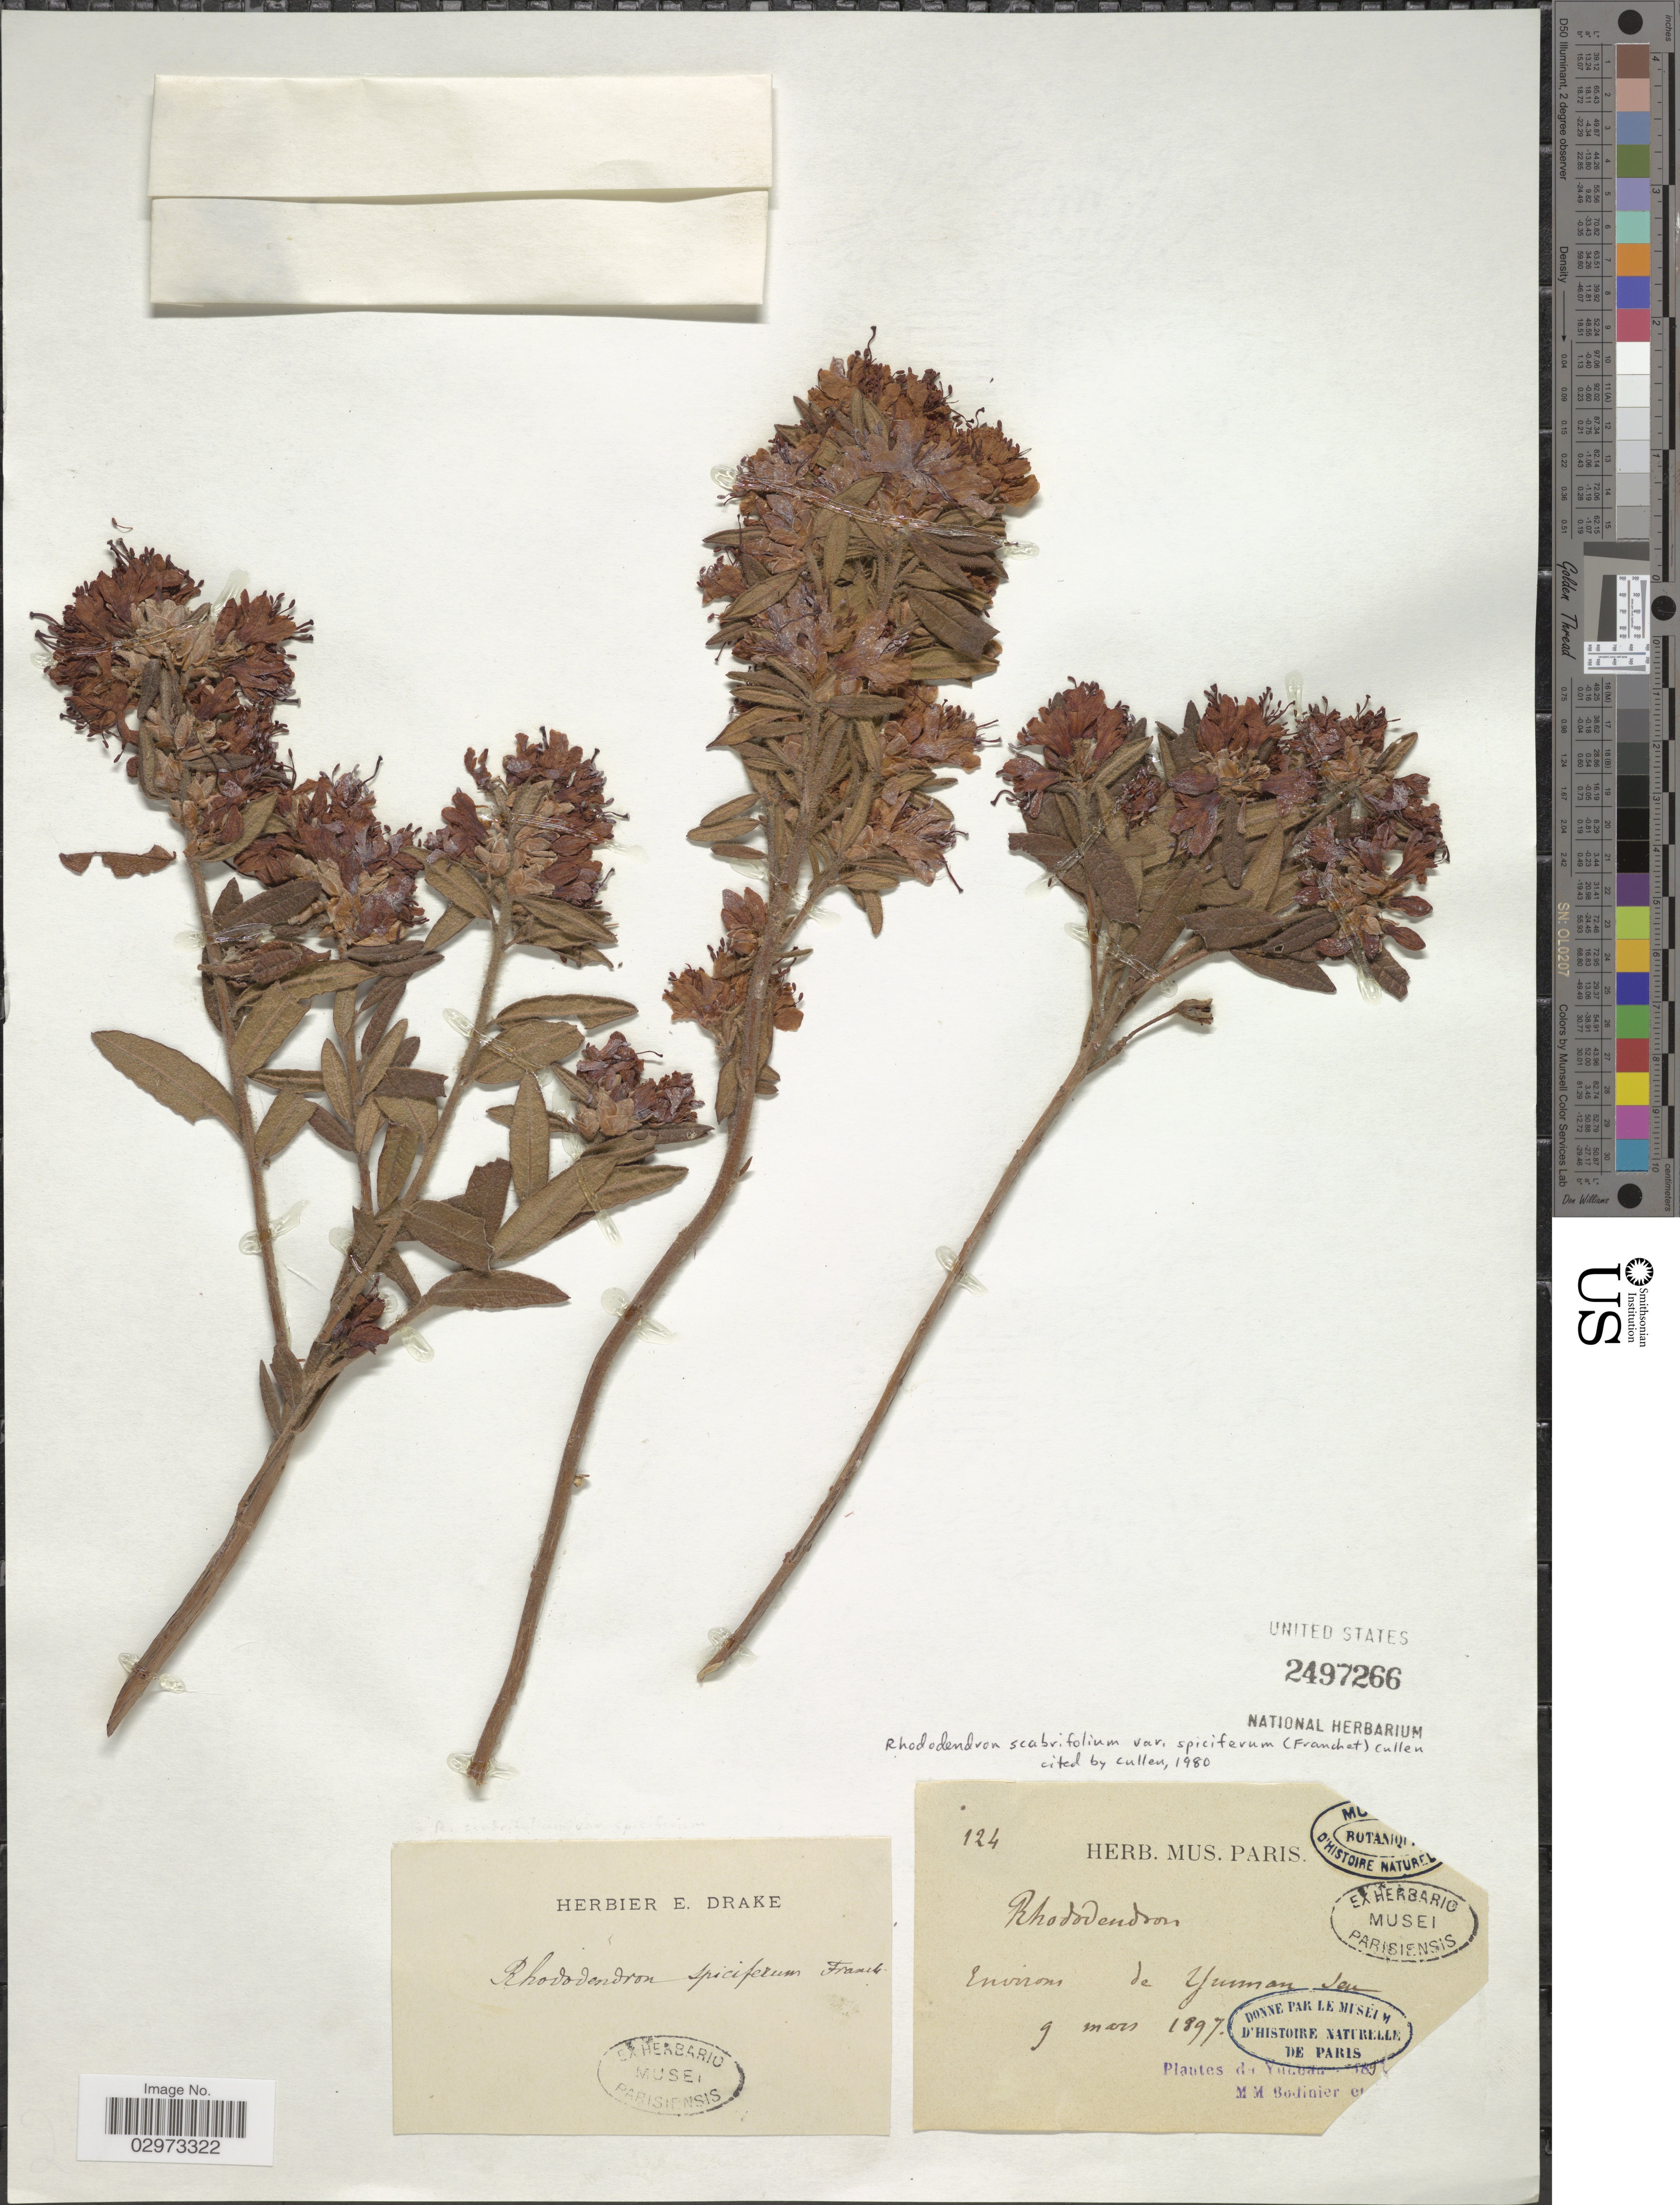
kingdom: Plantae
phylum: Tracheophyta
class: Magnoliopsida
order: Ericales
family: Ericaceae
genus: Rhododendron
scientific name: Rhododendron scabrifolium var. spiciferum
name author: (Franch.) Cullen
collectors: M. Bodinier & Collector illegible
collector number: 124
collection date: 1897-03-09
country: China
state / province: Yunnan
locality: Environs de Yunnan Jen [interpreted].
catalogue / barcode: US 2497266